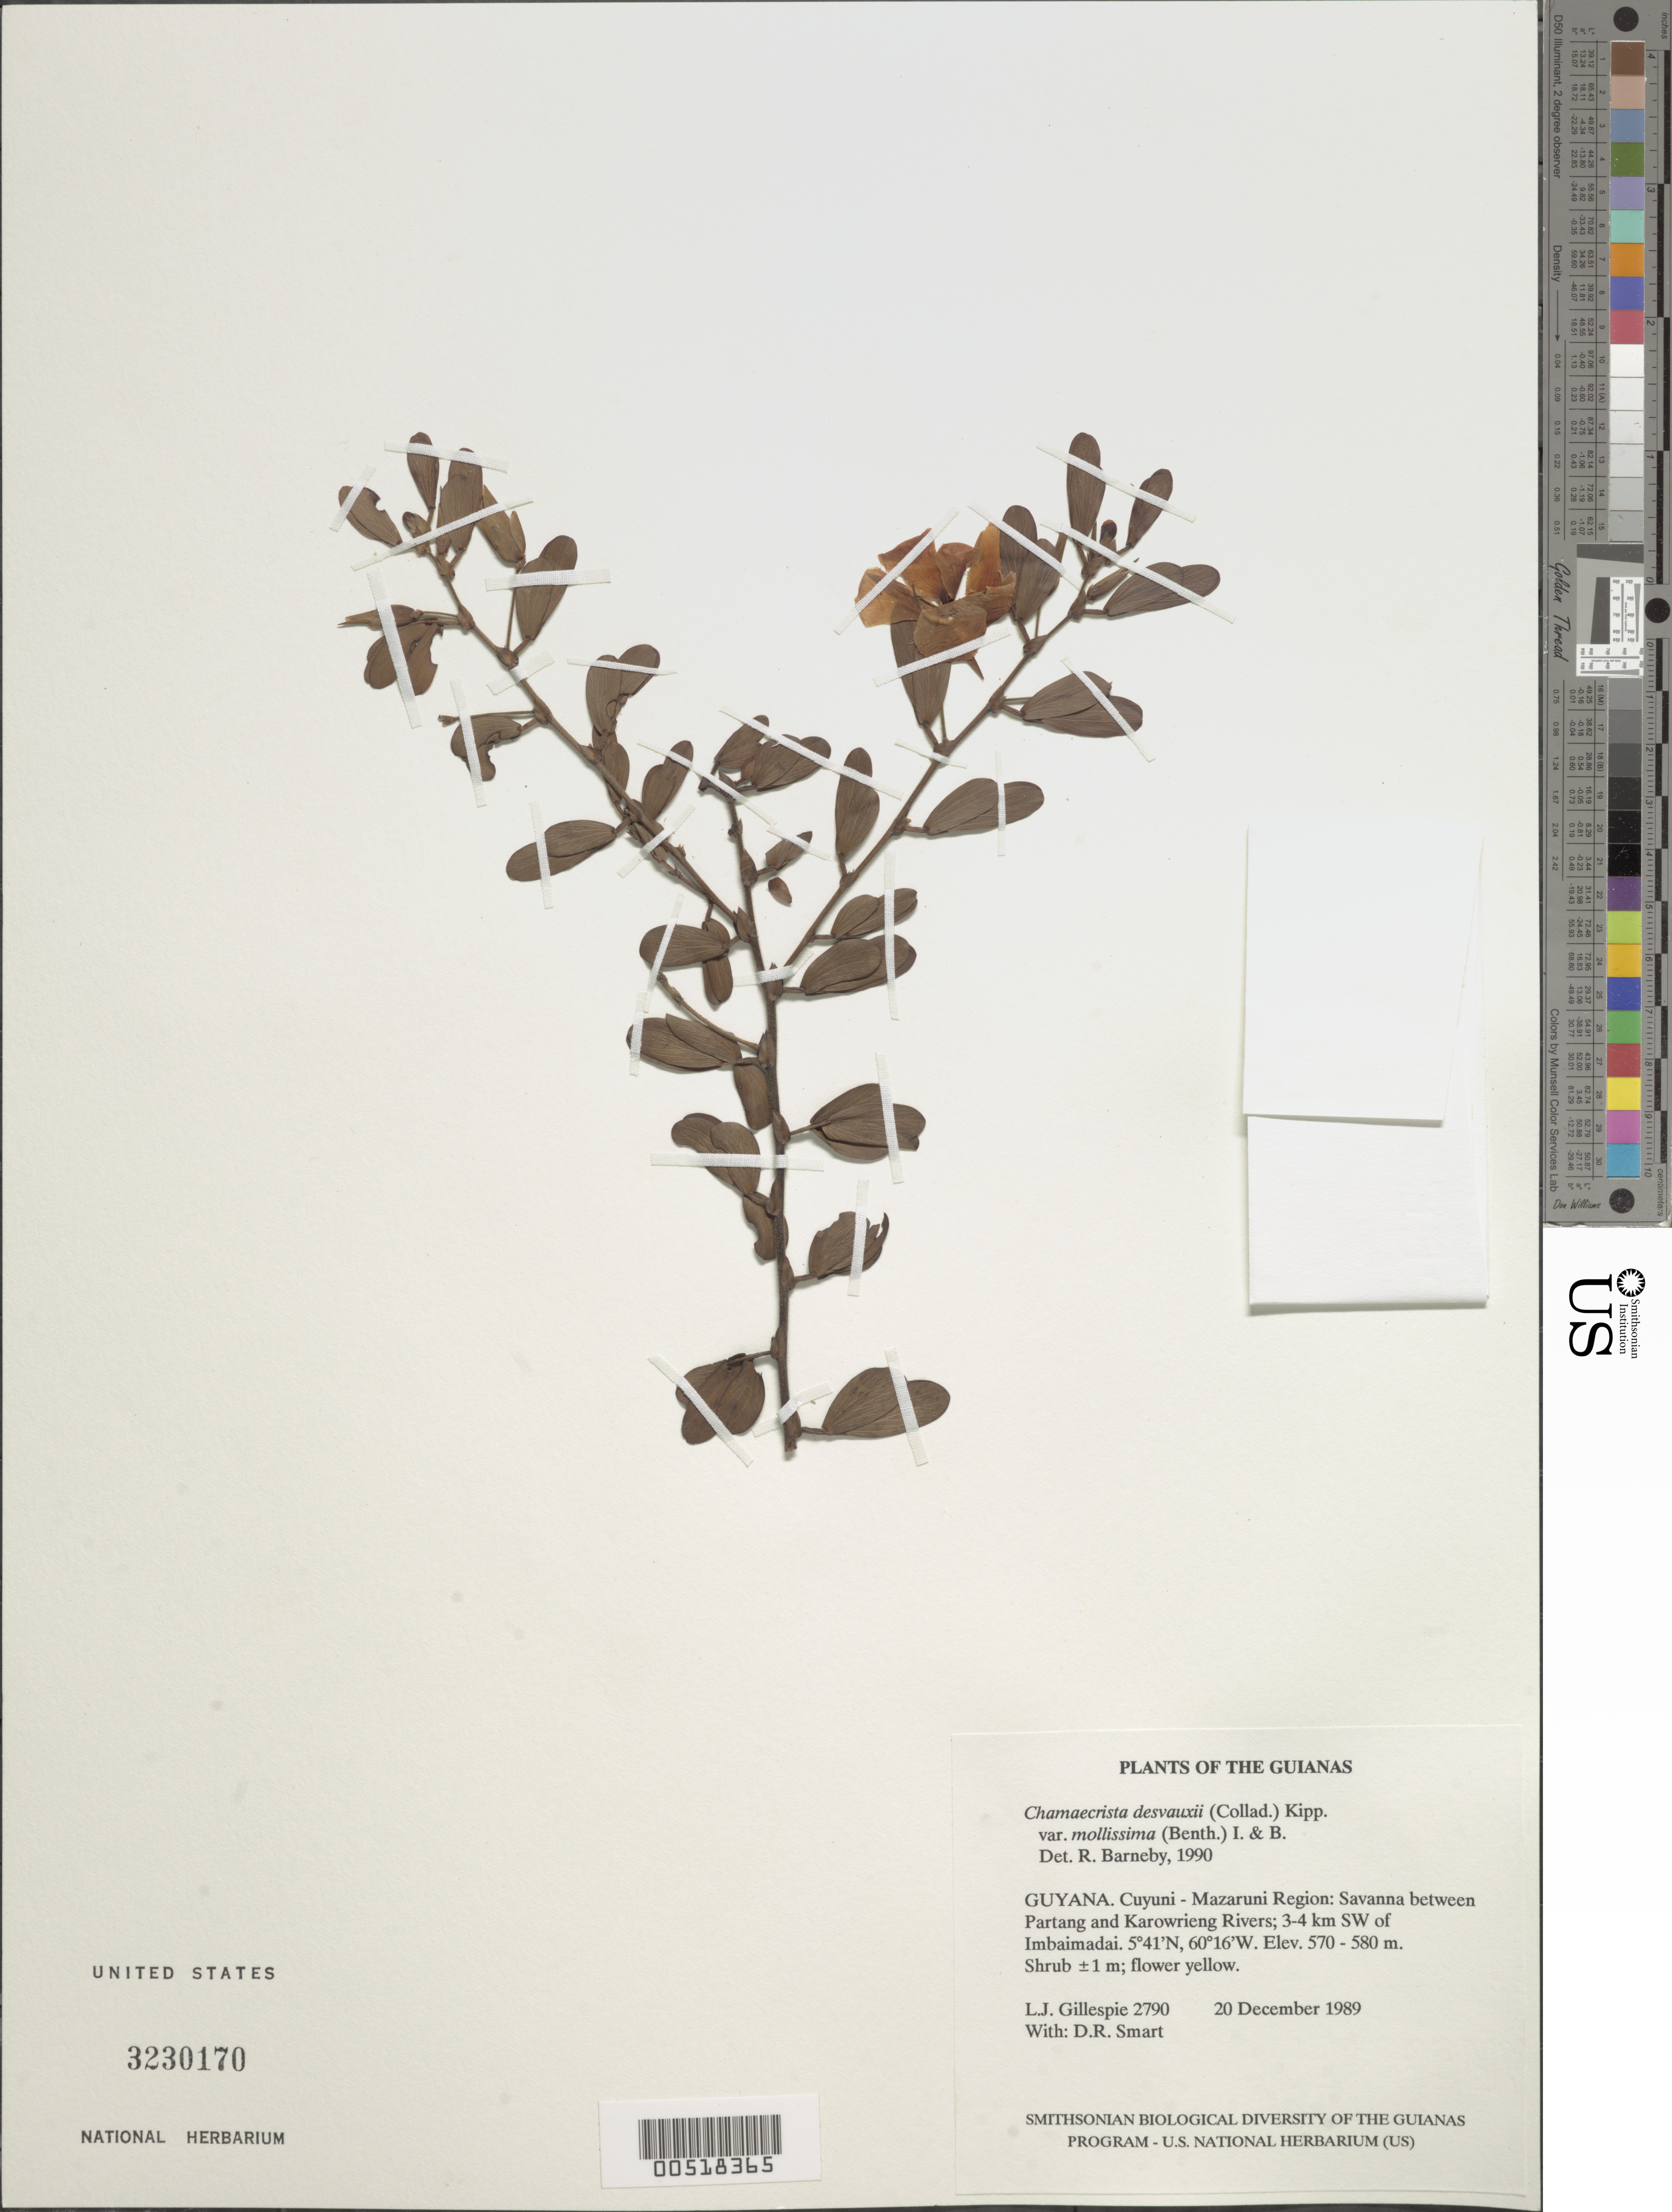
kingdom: Plantae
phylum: Tracheophyta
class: Magnoliopsida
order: Fabales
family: Fabaceae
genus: Chamaecrista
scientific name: Chamaecrista desvauxii var. mollissima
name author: (Benth.) H.S. Irwin & Barneby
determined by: Barneby, Rupert C., (NY)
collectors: L. J. Gillespie & D. R. Smart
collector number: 2790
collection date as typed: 20 December 1989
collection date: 1989-12-20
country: Guyana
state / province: Cuyuni-Mazaruni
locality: Between Partang and Karowrieng Rivers; 3-4 km SW of Imbaimadai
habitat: Savanna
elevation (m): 570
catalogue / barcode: US 3230170